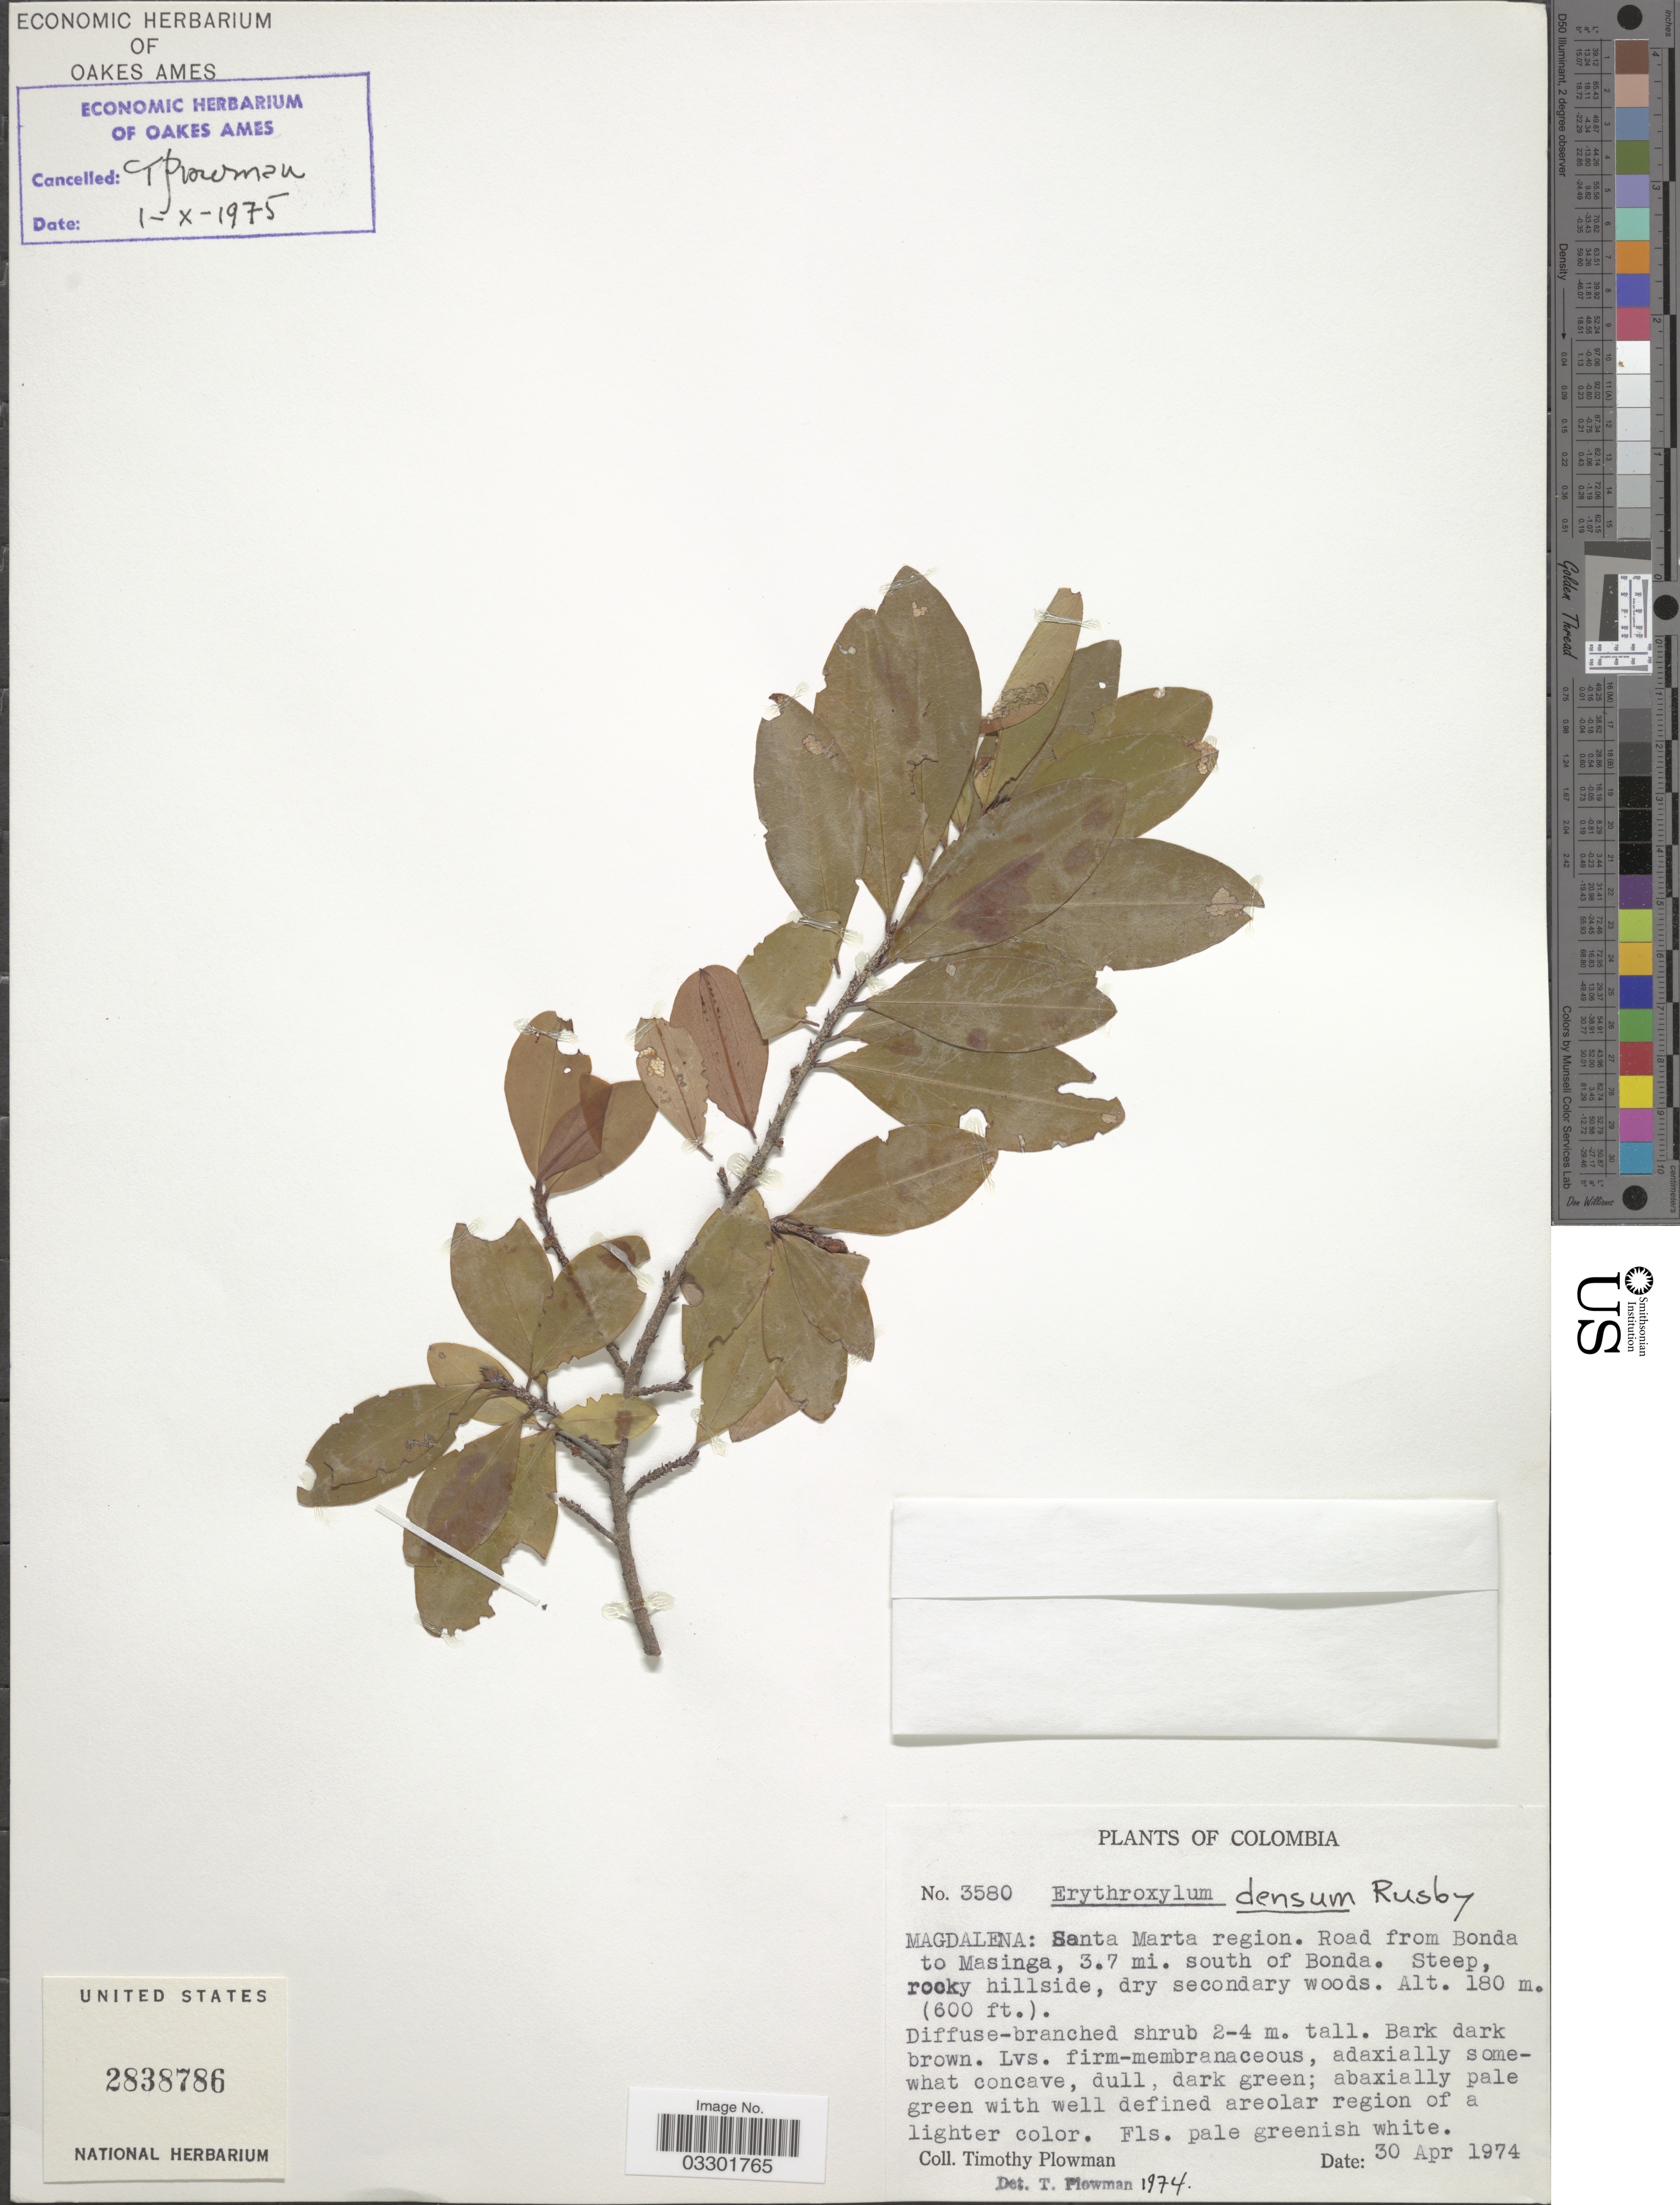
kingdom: Plantae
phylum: Tracheophyta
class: Magnoliopsida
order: Malpighiales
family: Erythroxylaceae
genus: Erythroxylum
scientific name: Erythroxylum densum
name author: Rusby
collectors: T. Plowman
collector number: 3580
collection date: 1974-04-30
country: Colombia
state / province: Magdalena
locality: Santa Marta region. Road from Bonda to Masinga, 3.7 mi. south of Bonda.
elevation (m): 180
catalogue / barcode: US 2838786